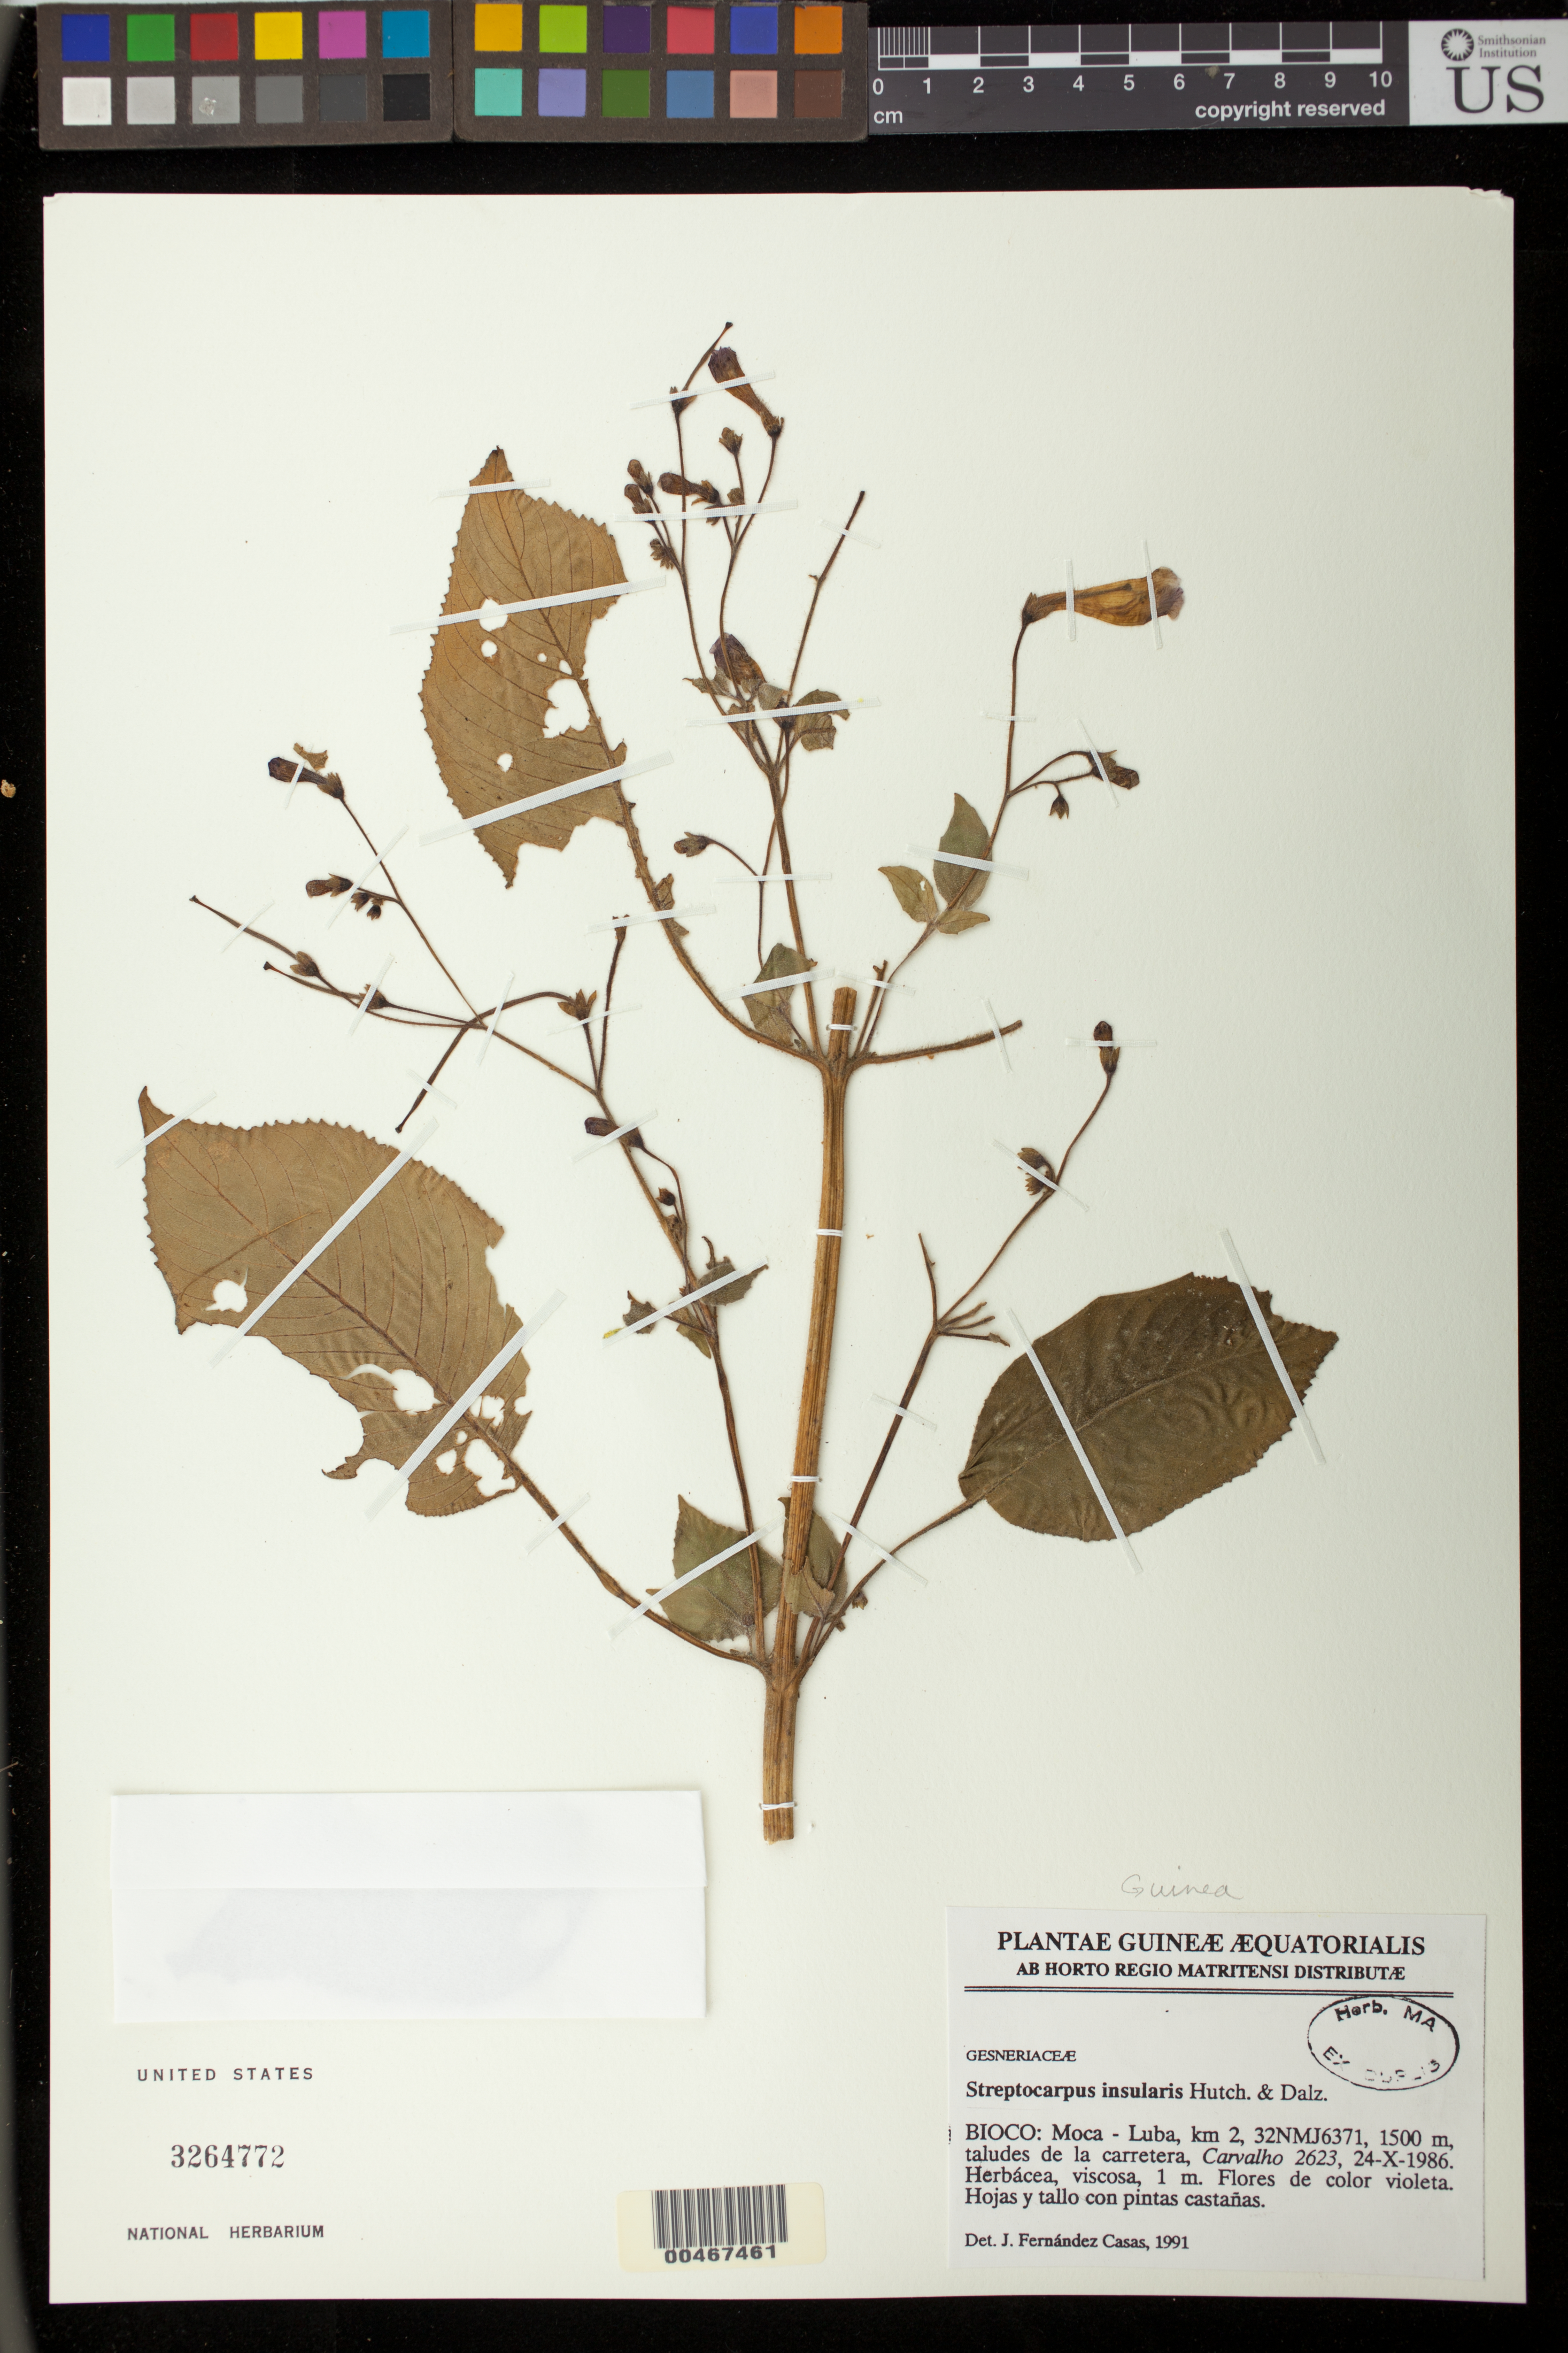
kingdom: Plantae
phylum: Tracheophyta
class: Magnoliopsida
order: Lamiales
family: Gesneriaceae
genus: Streptocarpus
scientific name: Streptocarpus insularis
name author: Hutch. & Dalziel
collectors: A. M. Carvalho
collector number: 2623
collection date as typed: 24 Oct 1986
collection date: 1986-10-24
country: Ecuador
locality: Bioco, Moca-Luba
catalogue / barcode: US 3264772